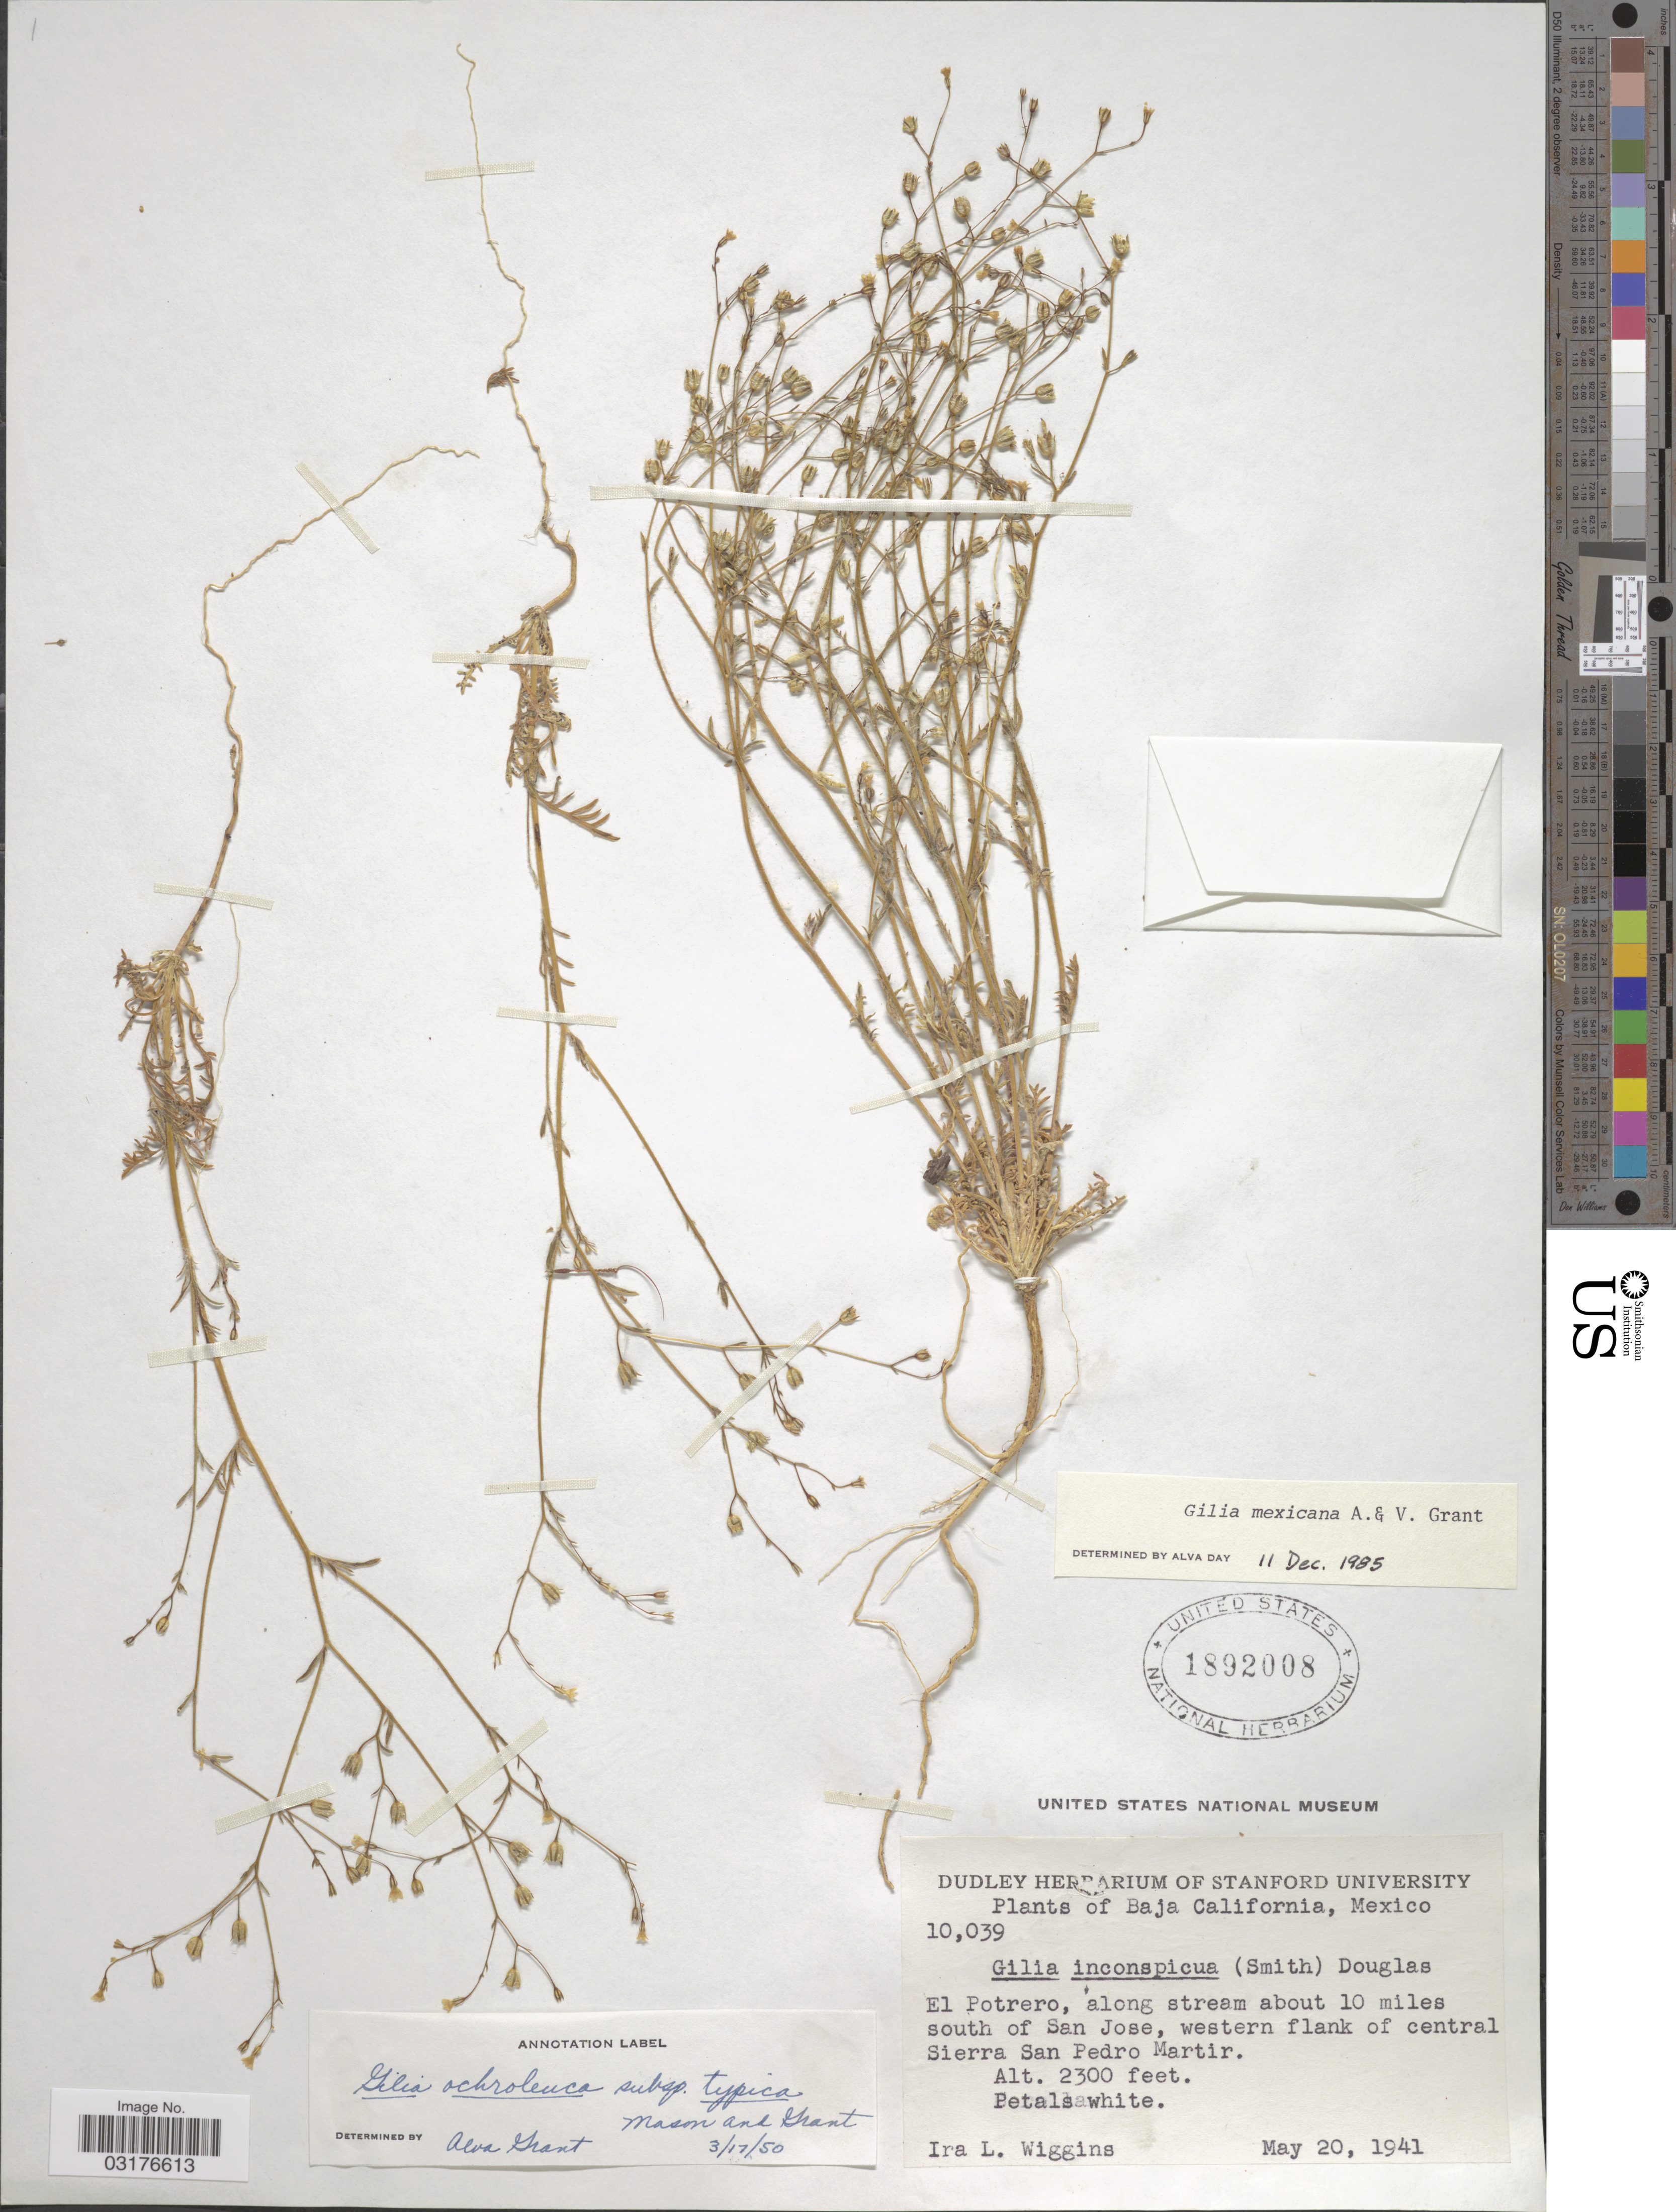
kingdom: Plantae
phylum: Tracheophyta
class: Magnoliopsida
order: Ericales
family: Polemoniaceae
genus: Gilia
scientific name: Gilia mexicana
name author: A.D. Grant & V.E. Grant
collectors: I. L. Wiggins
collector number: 10039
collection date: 1941-05-20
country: Mexico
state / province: Baja California Norte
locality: El Potrero, along stream about 10 miles south of San Jose, western flank of central Sierra San Pedro Martir.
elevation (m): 701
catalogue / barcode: US 1892008